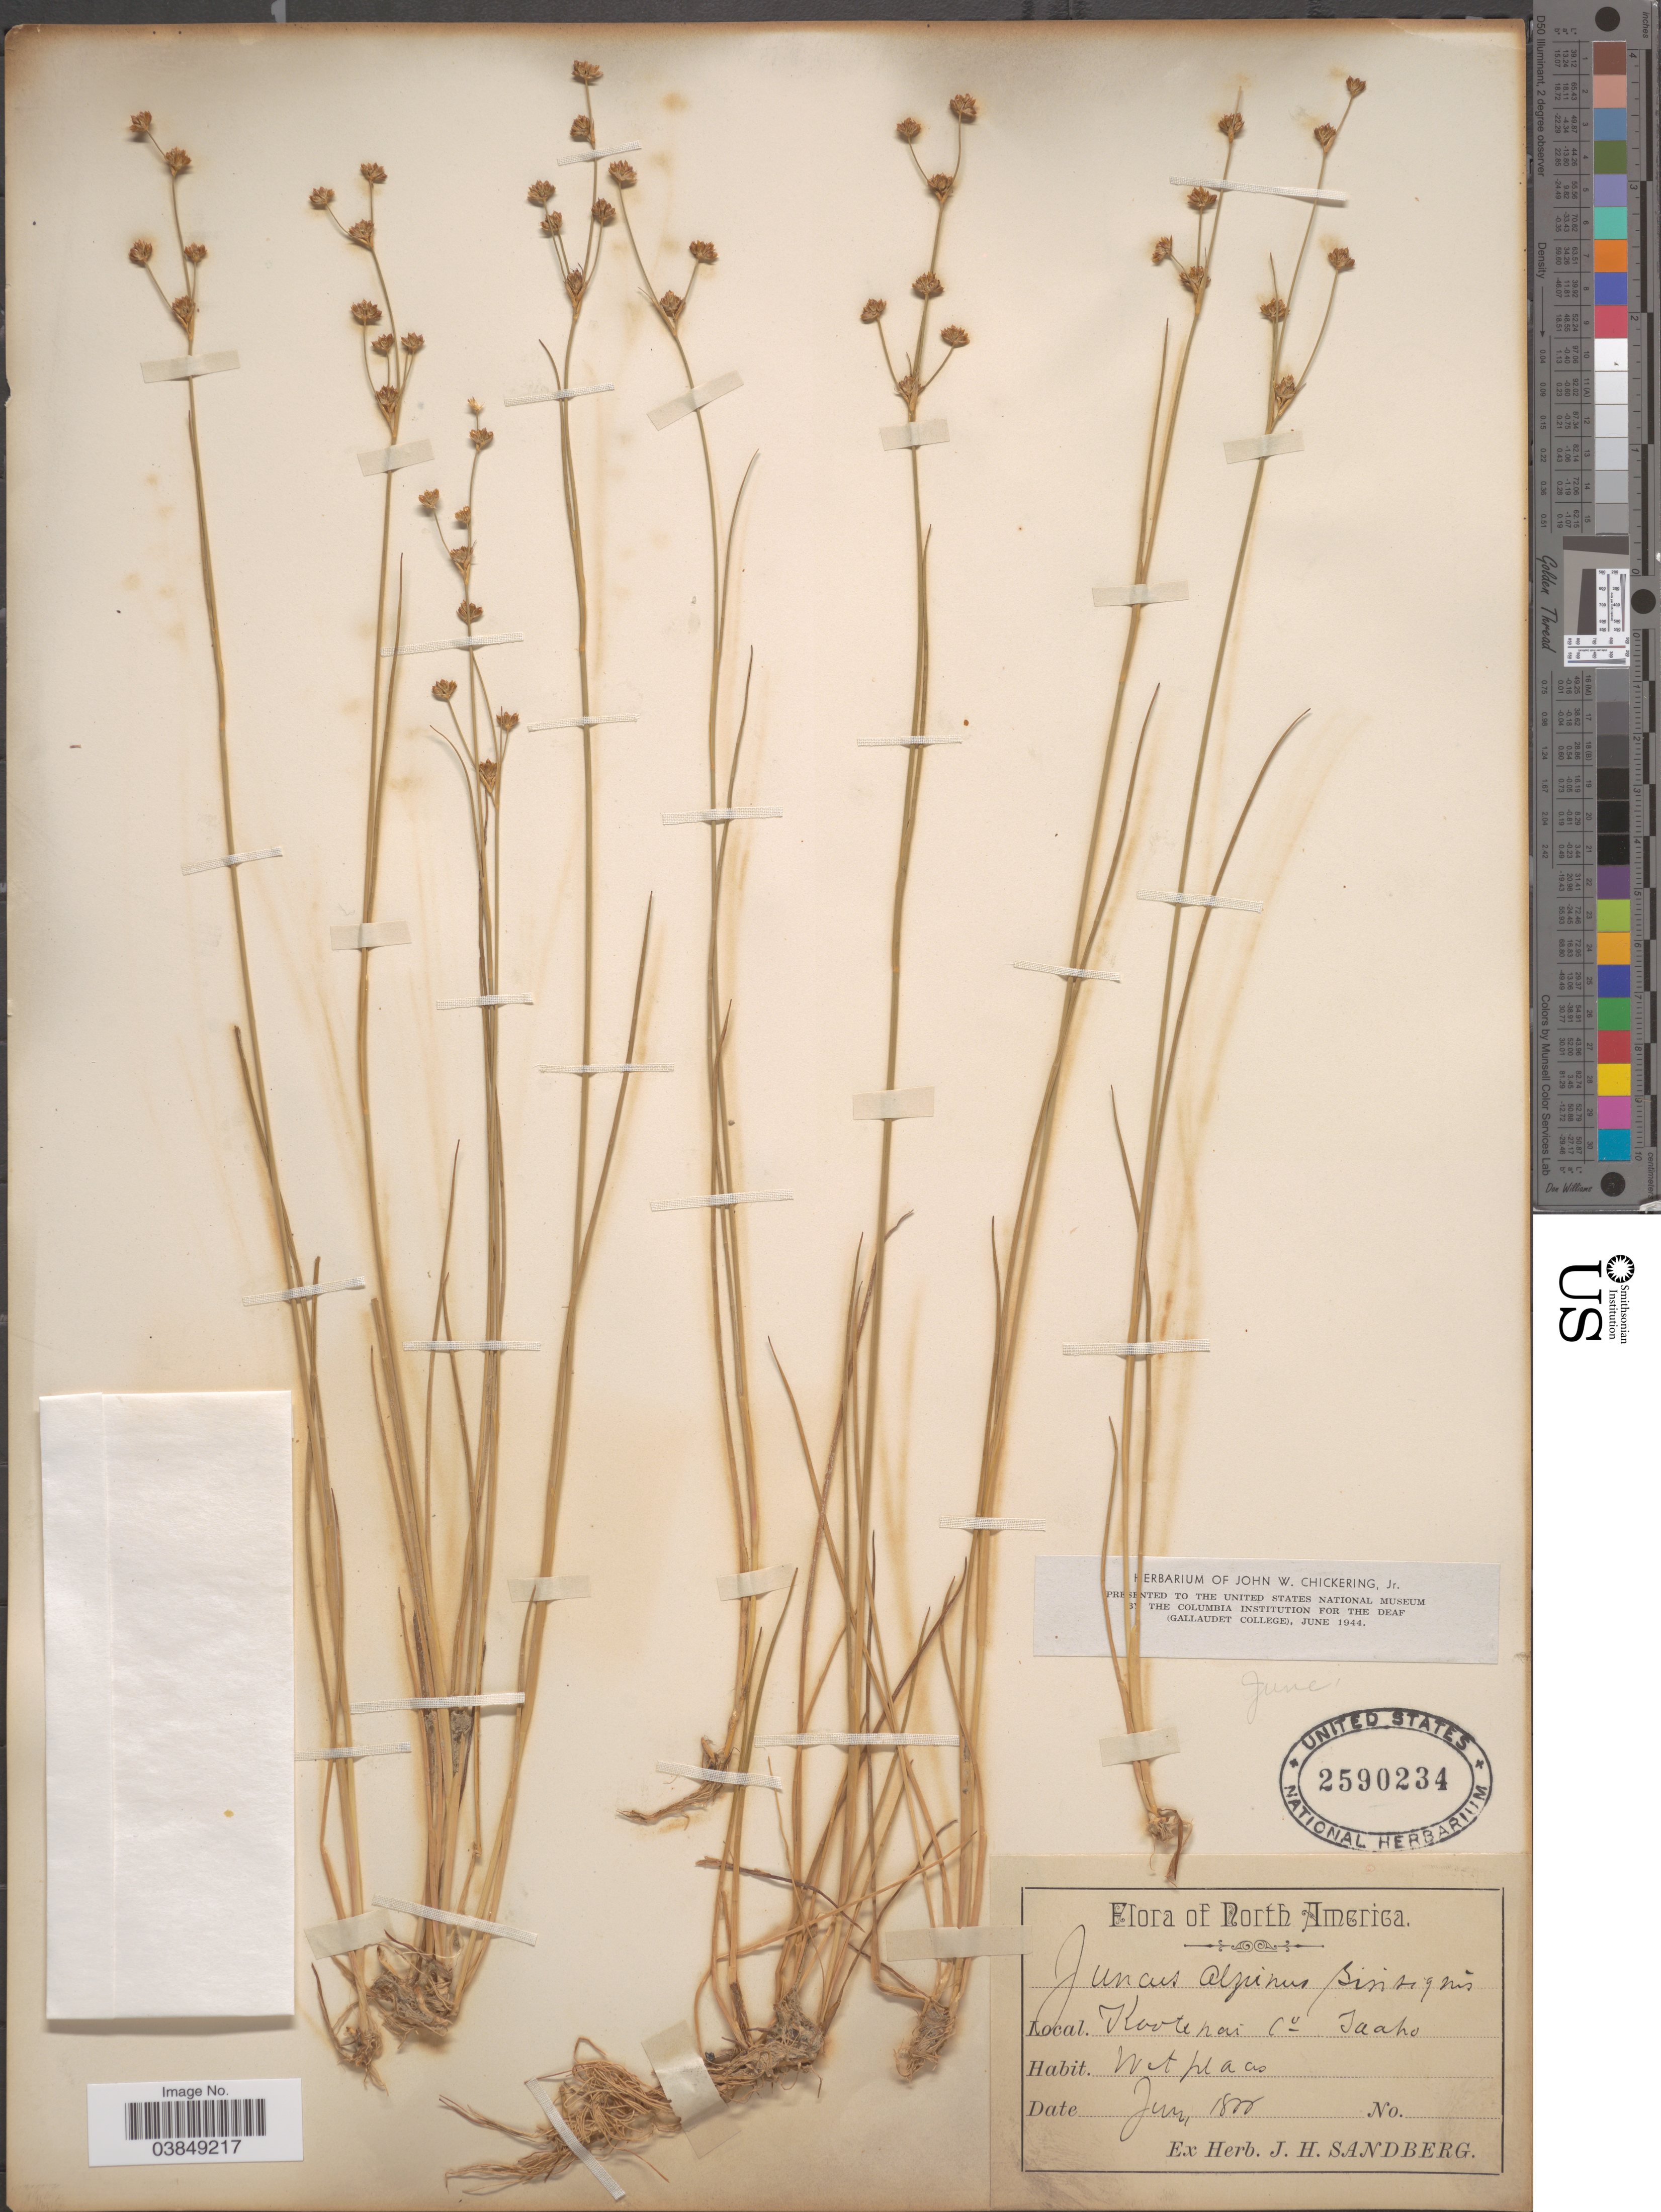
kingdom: Plantae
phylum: Tracheophyta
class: Liliopsida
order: Poales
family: Juncaceae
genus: Juncus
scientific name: Juncus alpinus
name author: Vill.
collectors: ex. herb. J. H. Sandberg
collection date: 1800-06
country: United States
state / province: Idaho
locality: North America, Kootenai Co.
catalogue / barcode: US 2590234